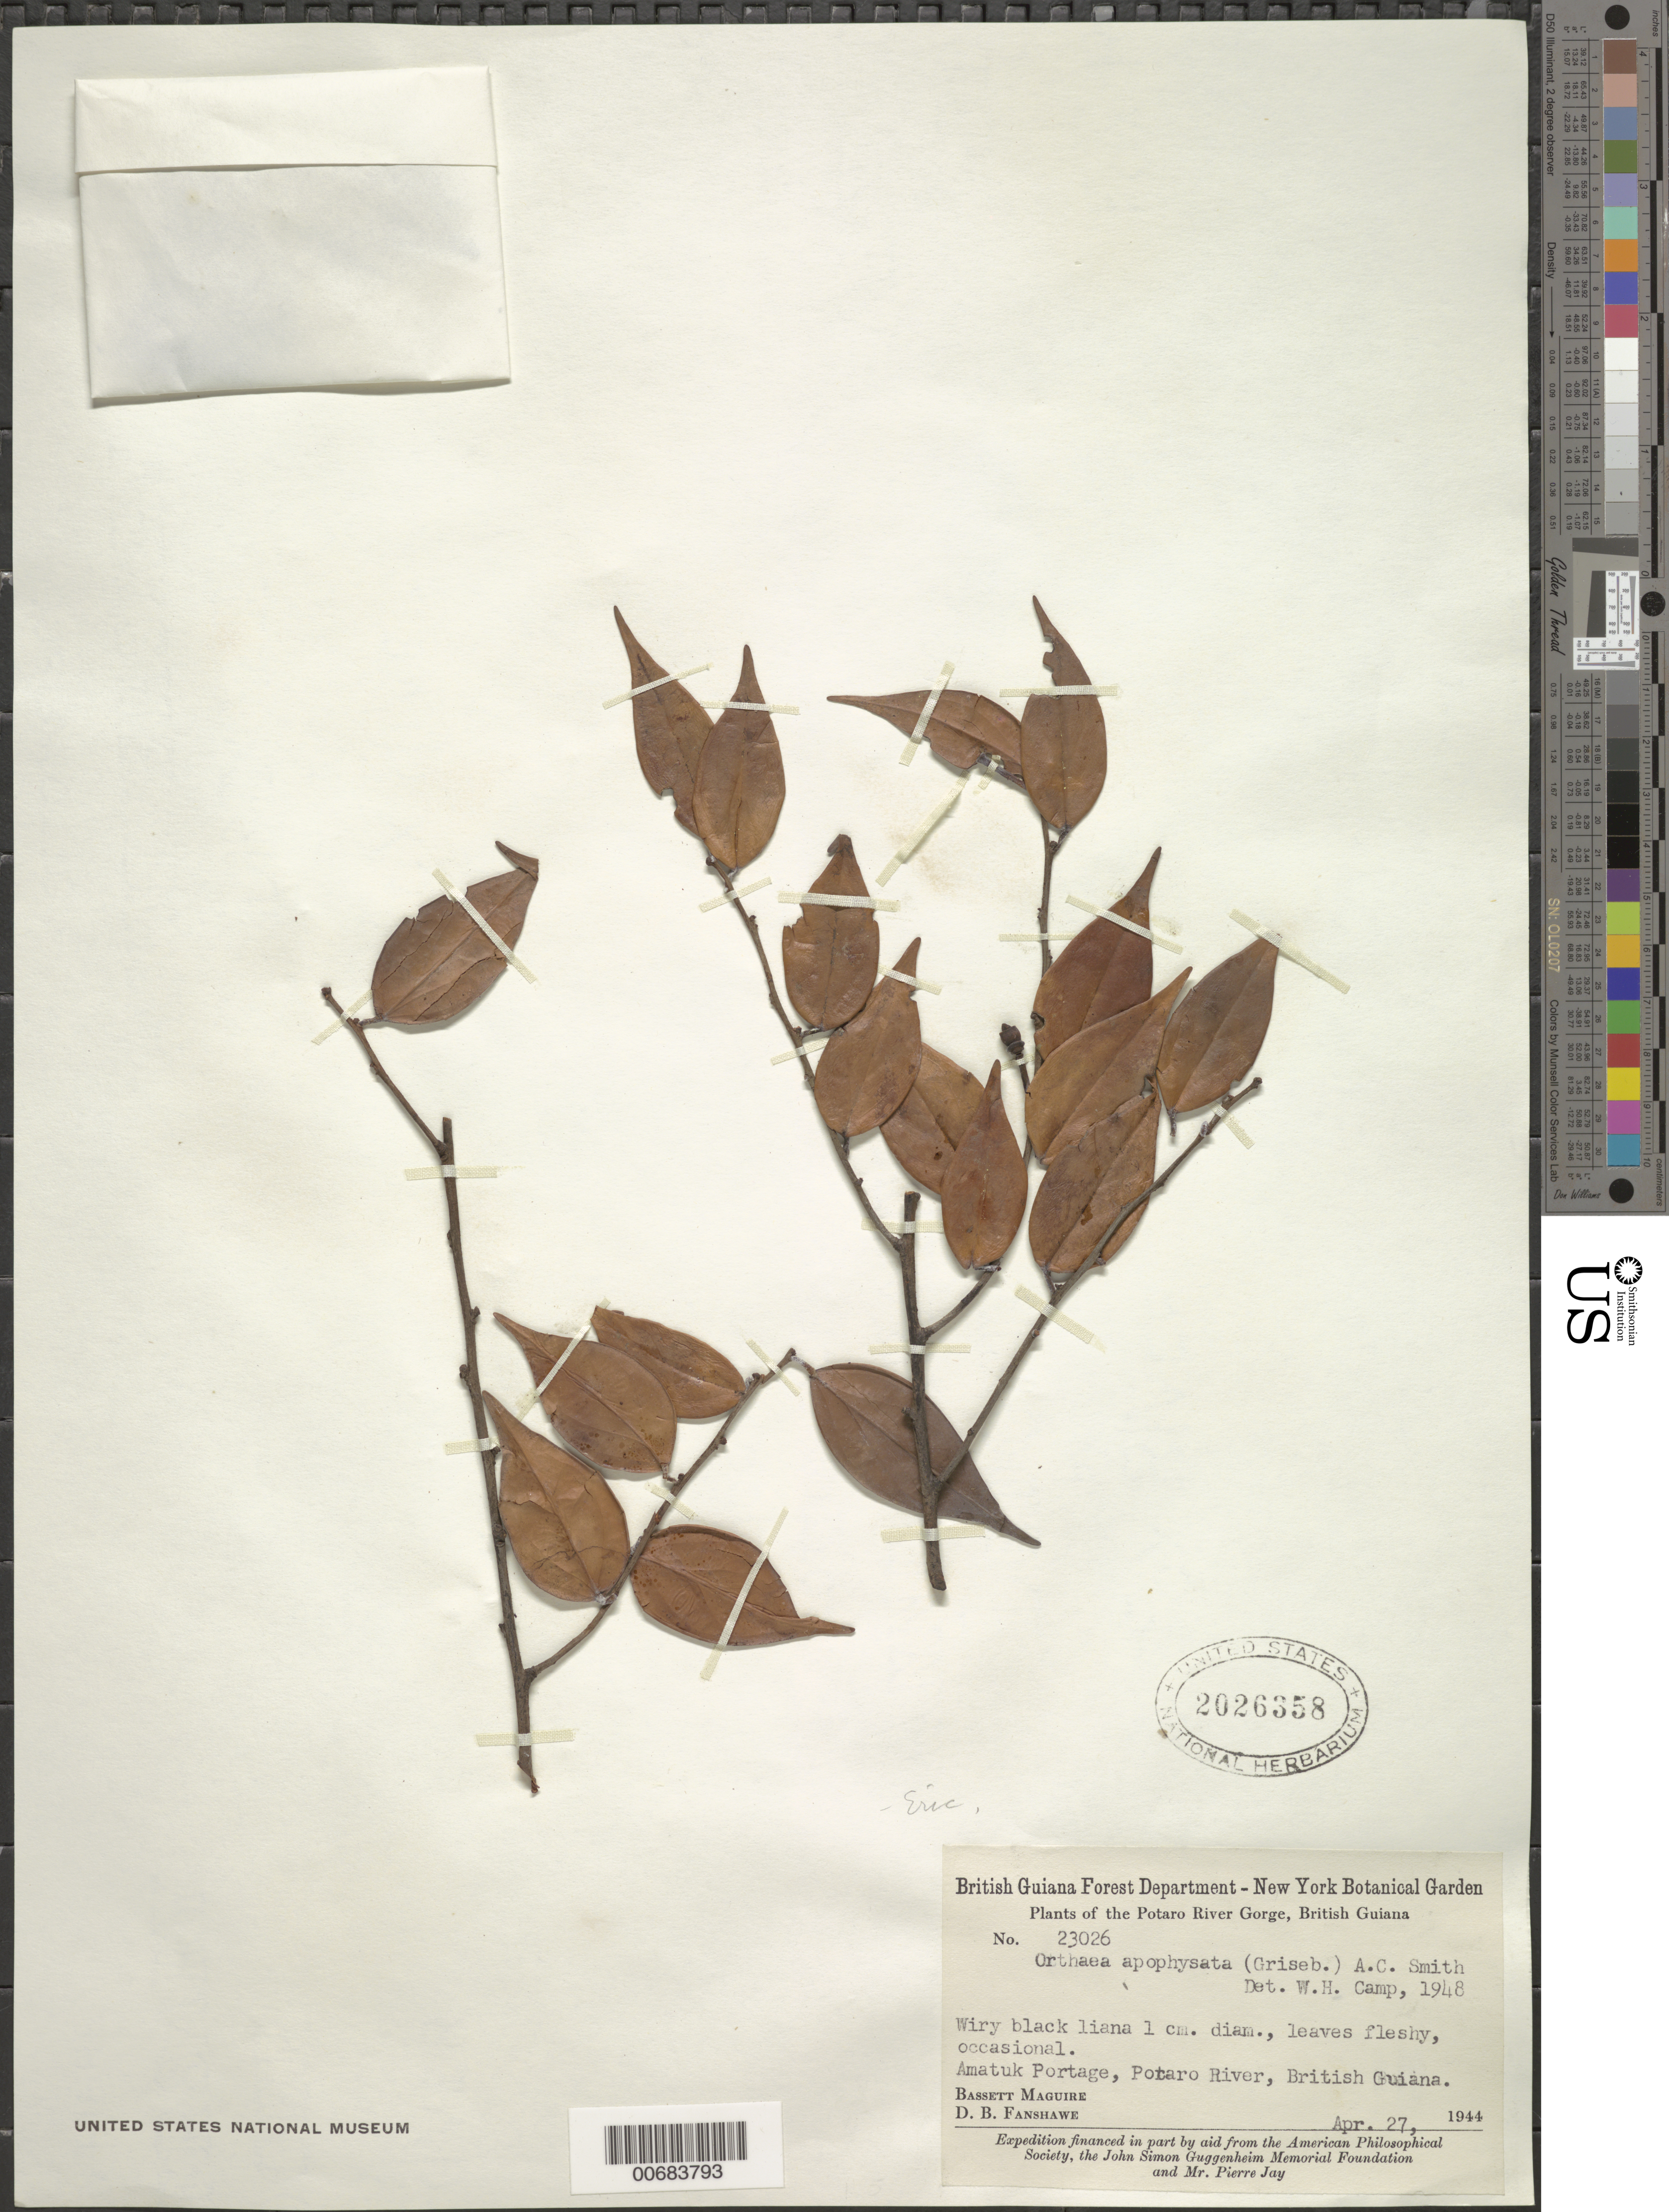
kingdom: Plantae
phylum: Tracheophyta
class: Magnoliopsida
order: Ericales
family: Ericaceae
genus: Orthaea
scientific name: Orthaea apophysata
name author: (Griseb.) A.C. Sm.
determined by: Camp, W. H.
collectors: B. Maguire & D. B. Fanshawe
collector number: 23026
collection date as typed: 27-Apr-44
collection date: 1944-04-27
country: Guyana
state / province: Potaro-Siparuni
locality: Amatuk Portage, Potaro River Gorge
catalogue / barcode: US 2026358